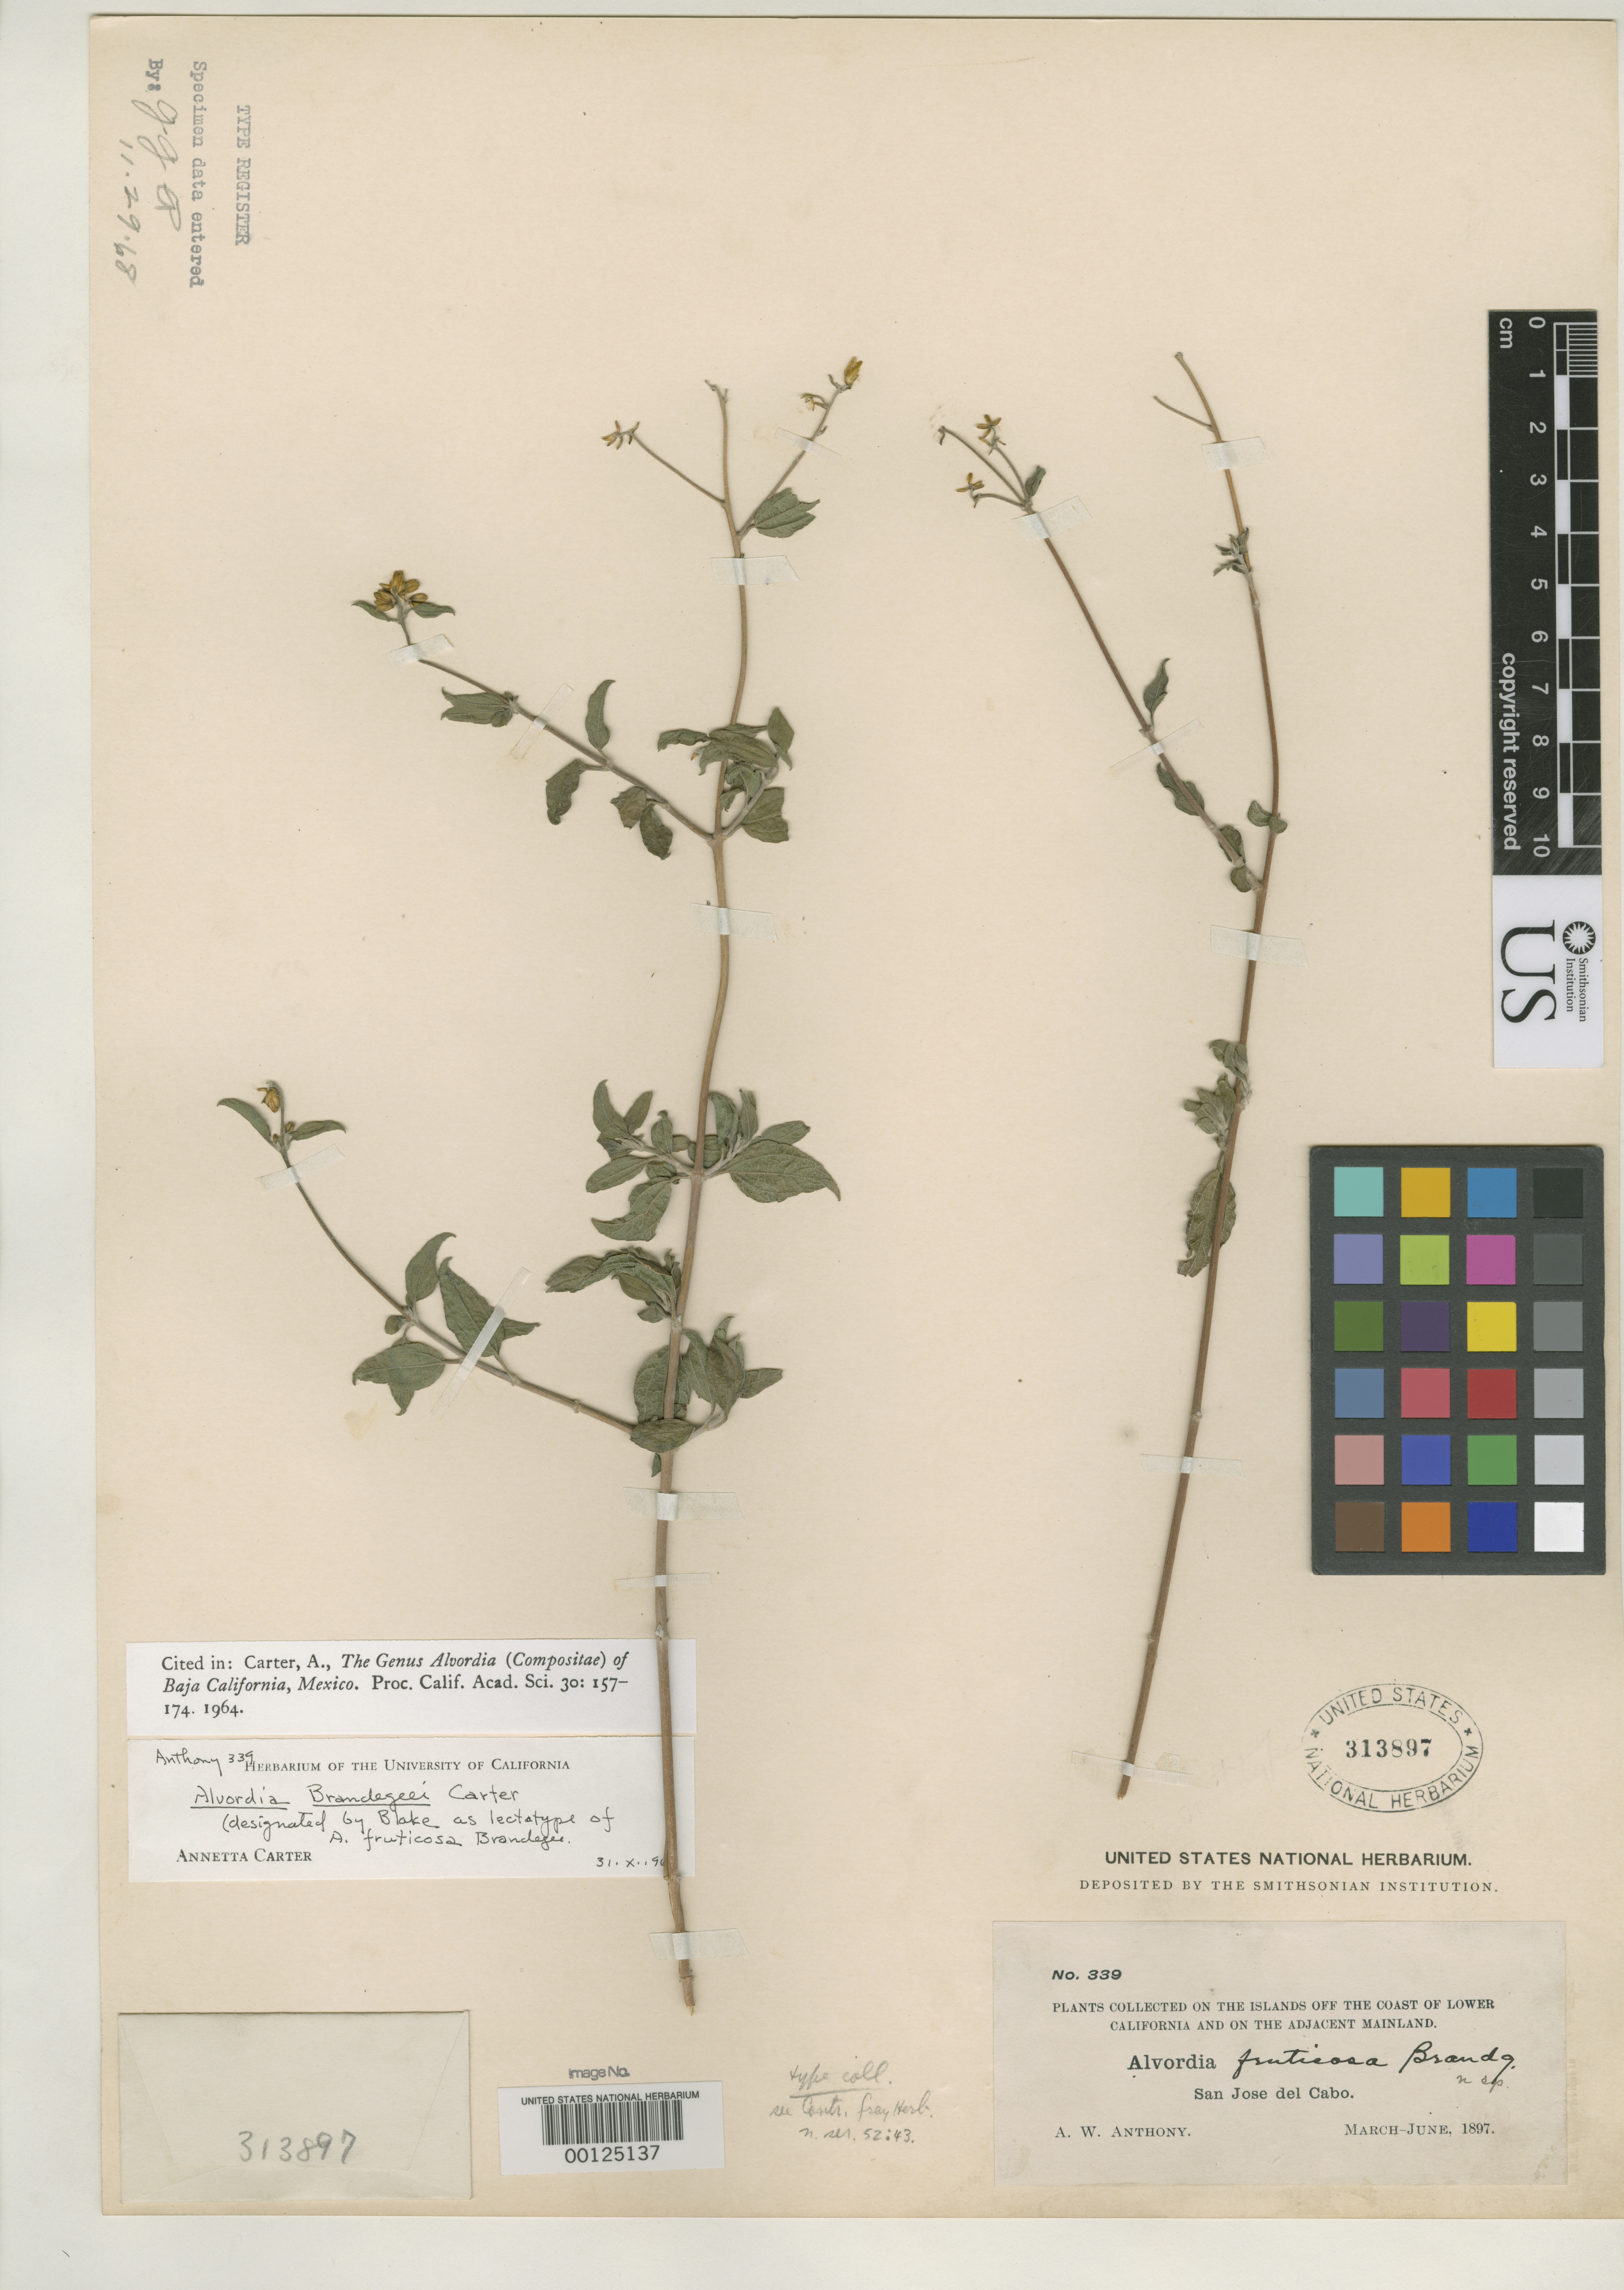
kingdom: Plantae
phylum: Tracheophyta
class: Magnoliopsida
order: Asterales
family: Asteraceae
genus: Alvordia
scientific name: Alvordia fruticosa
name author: Brandegee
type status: Type Collection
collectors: A. W. Anthony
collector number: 339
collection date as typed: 23 Apr 1897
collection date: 1897-04-23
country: Mexico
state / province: Baja California Sur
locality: San José del Cabo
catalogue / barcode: US 313897